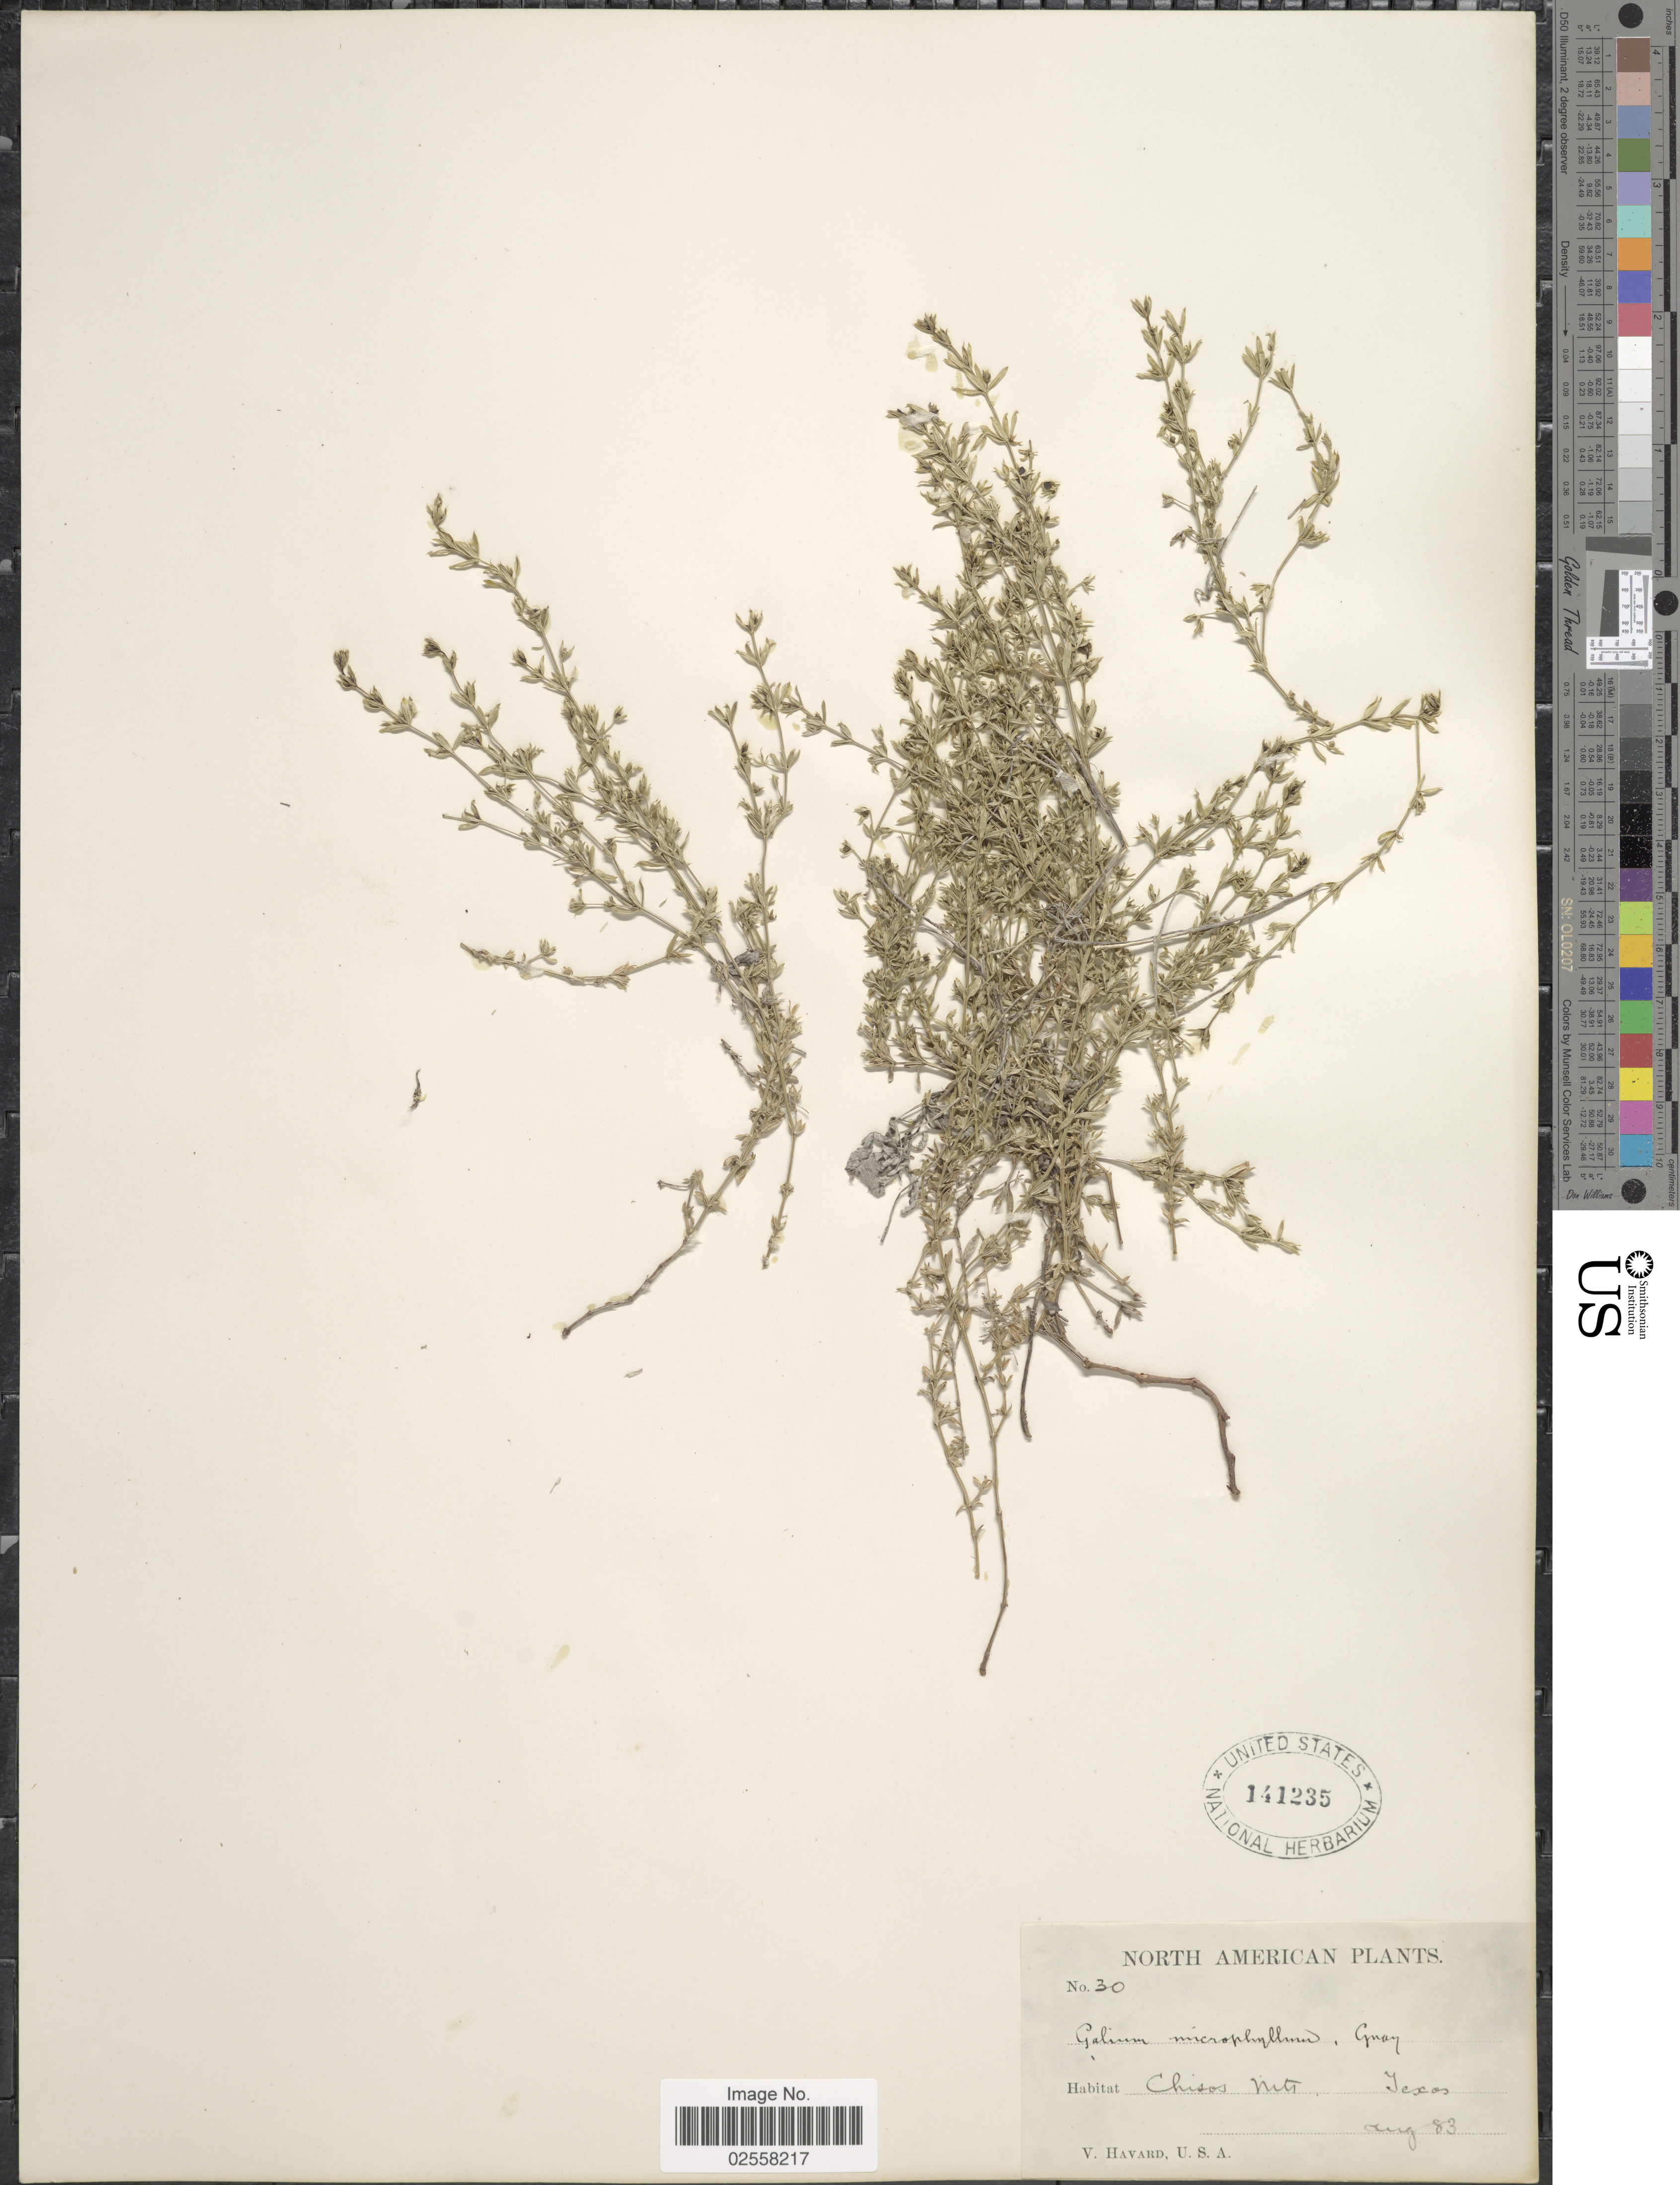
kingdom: Plantae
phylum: Tracheophyta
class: Magnoliopsida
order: Gentianales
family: Rubiaceae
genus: Galium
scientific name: Galium microphyllum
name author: A. Gray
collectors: V. Havard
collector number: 30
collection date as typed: Transcribed d/m/y: /8/83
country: United States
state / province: Texas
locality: Chisos Mts.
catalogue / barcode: US 141235